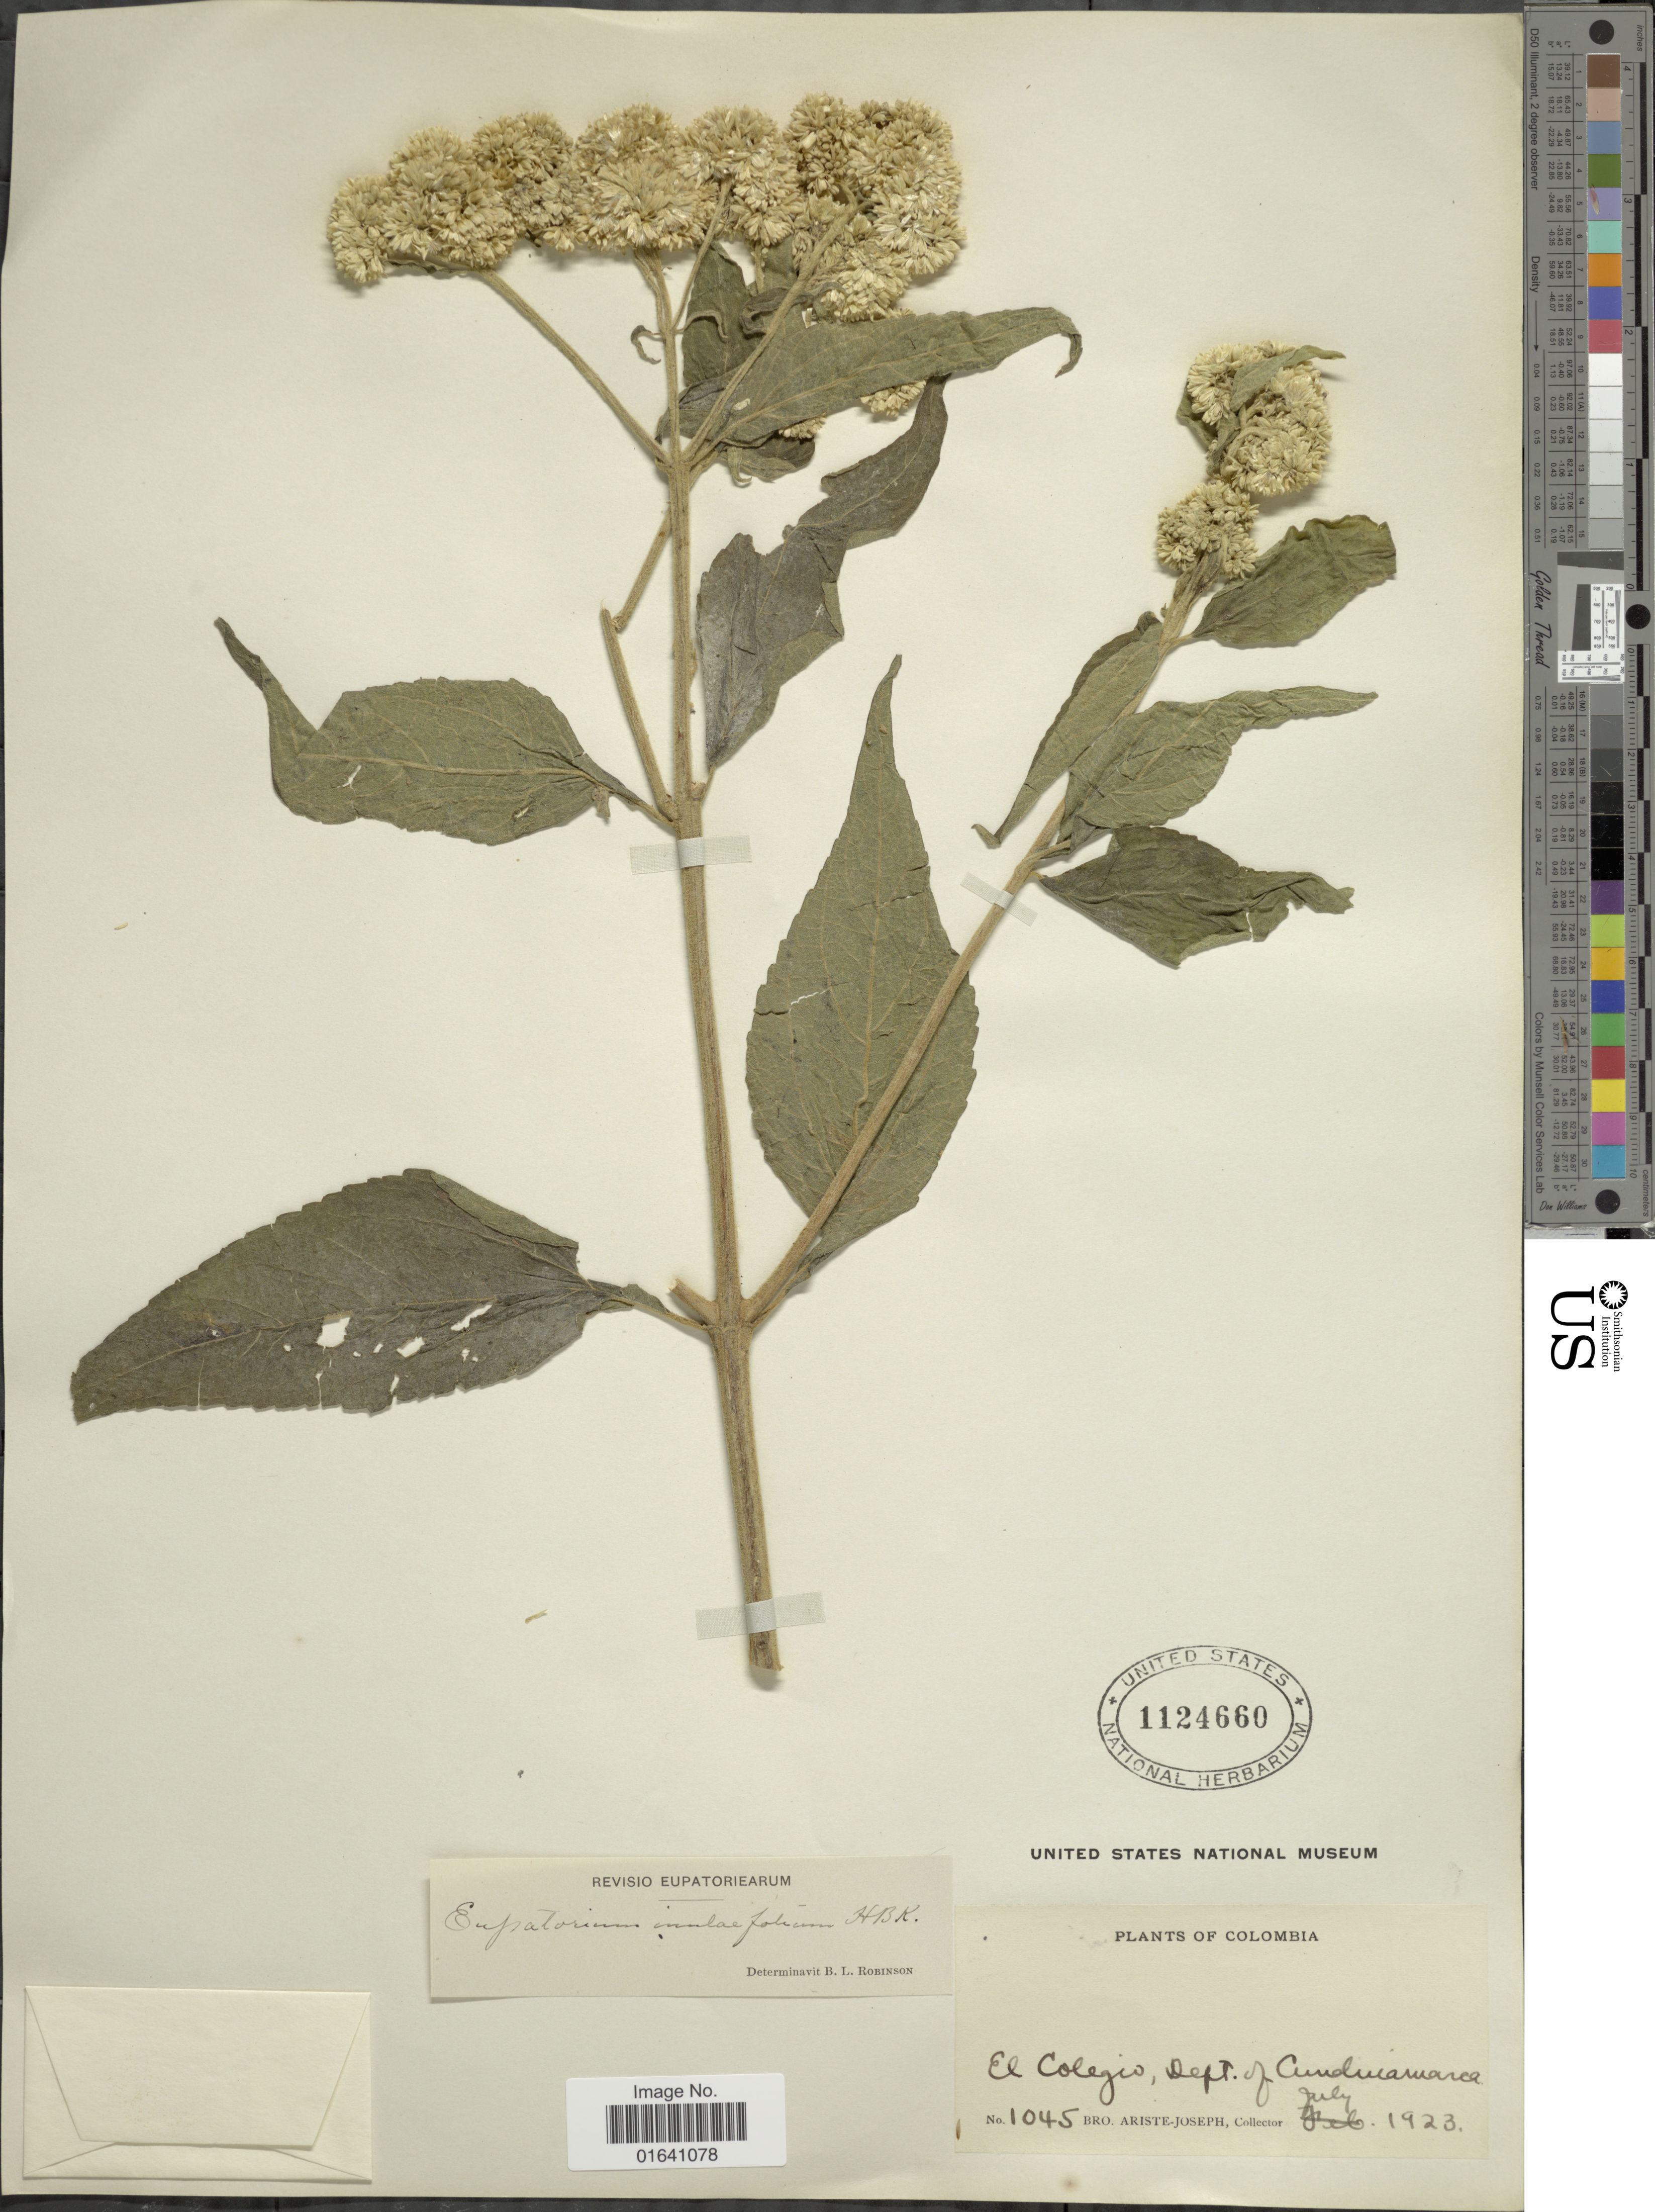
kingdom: Plantae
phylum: Tracheophyta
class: Magnoliopsida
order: Asterales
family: Asteraceae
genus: Austroeupatorium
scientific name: Austroeupatorium inulaefolium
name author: (Kunth) R.M. King & H. Rob.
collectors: Bro. Ariste-Joseph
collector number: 1045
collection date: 1923-07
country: Colombia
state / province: Cundinamarca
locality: El Colegio, Dept. of Cundinamarca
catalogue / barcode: US 1124660